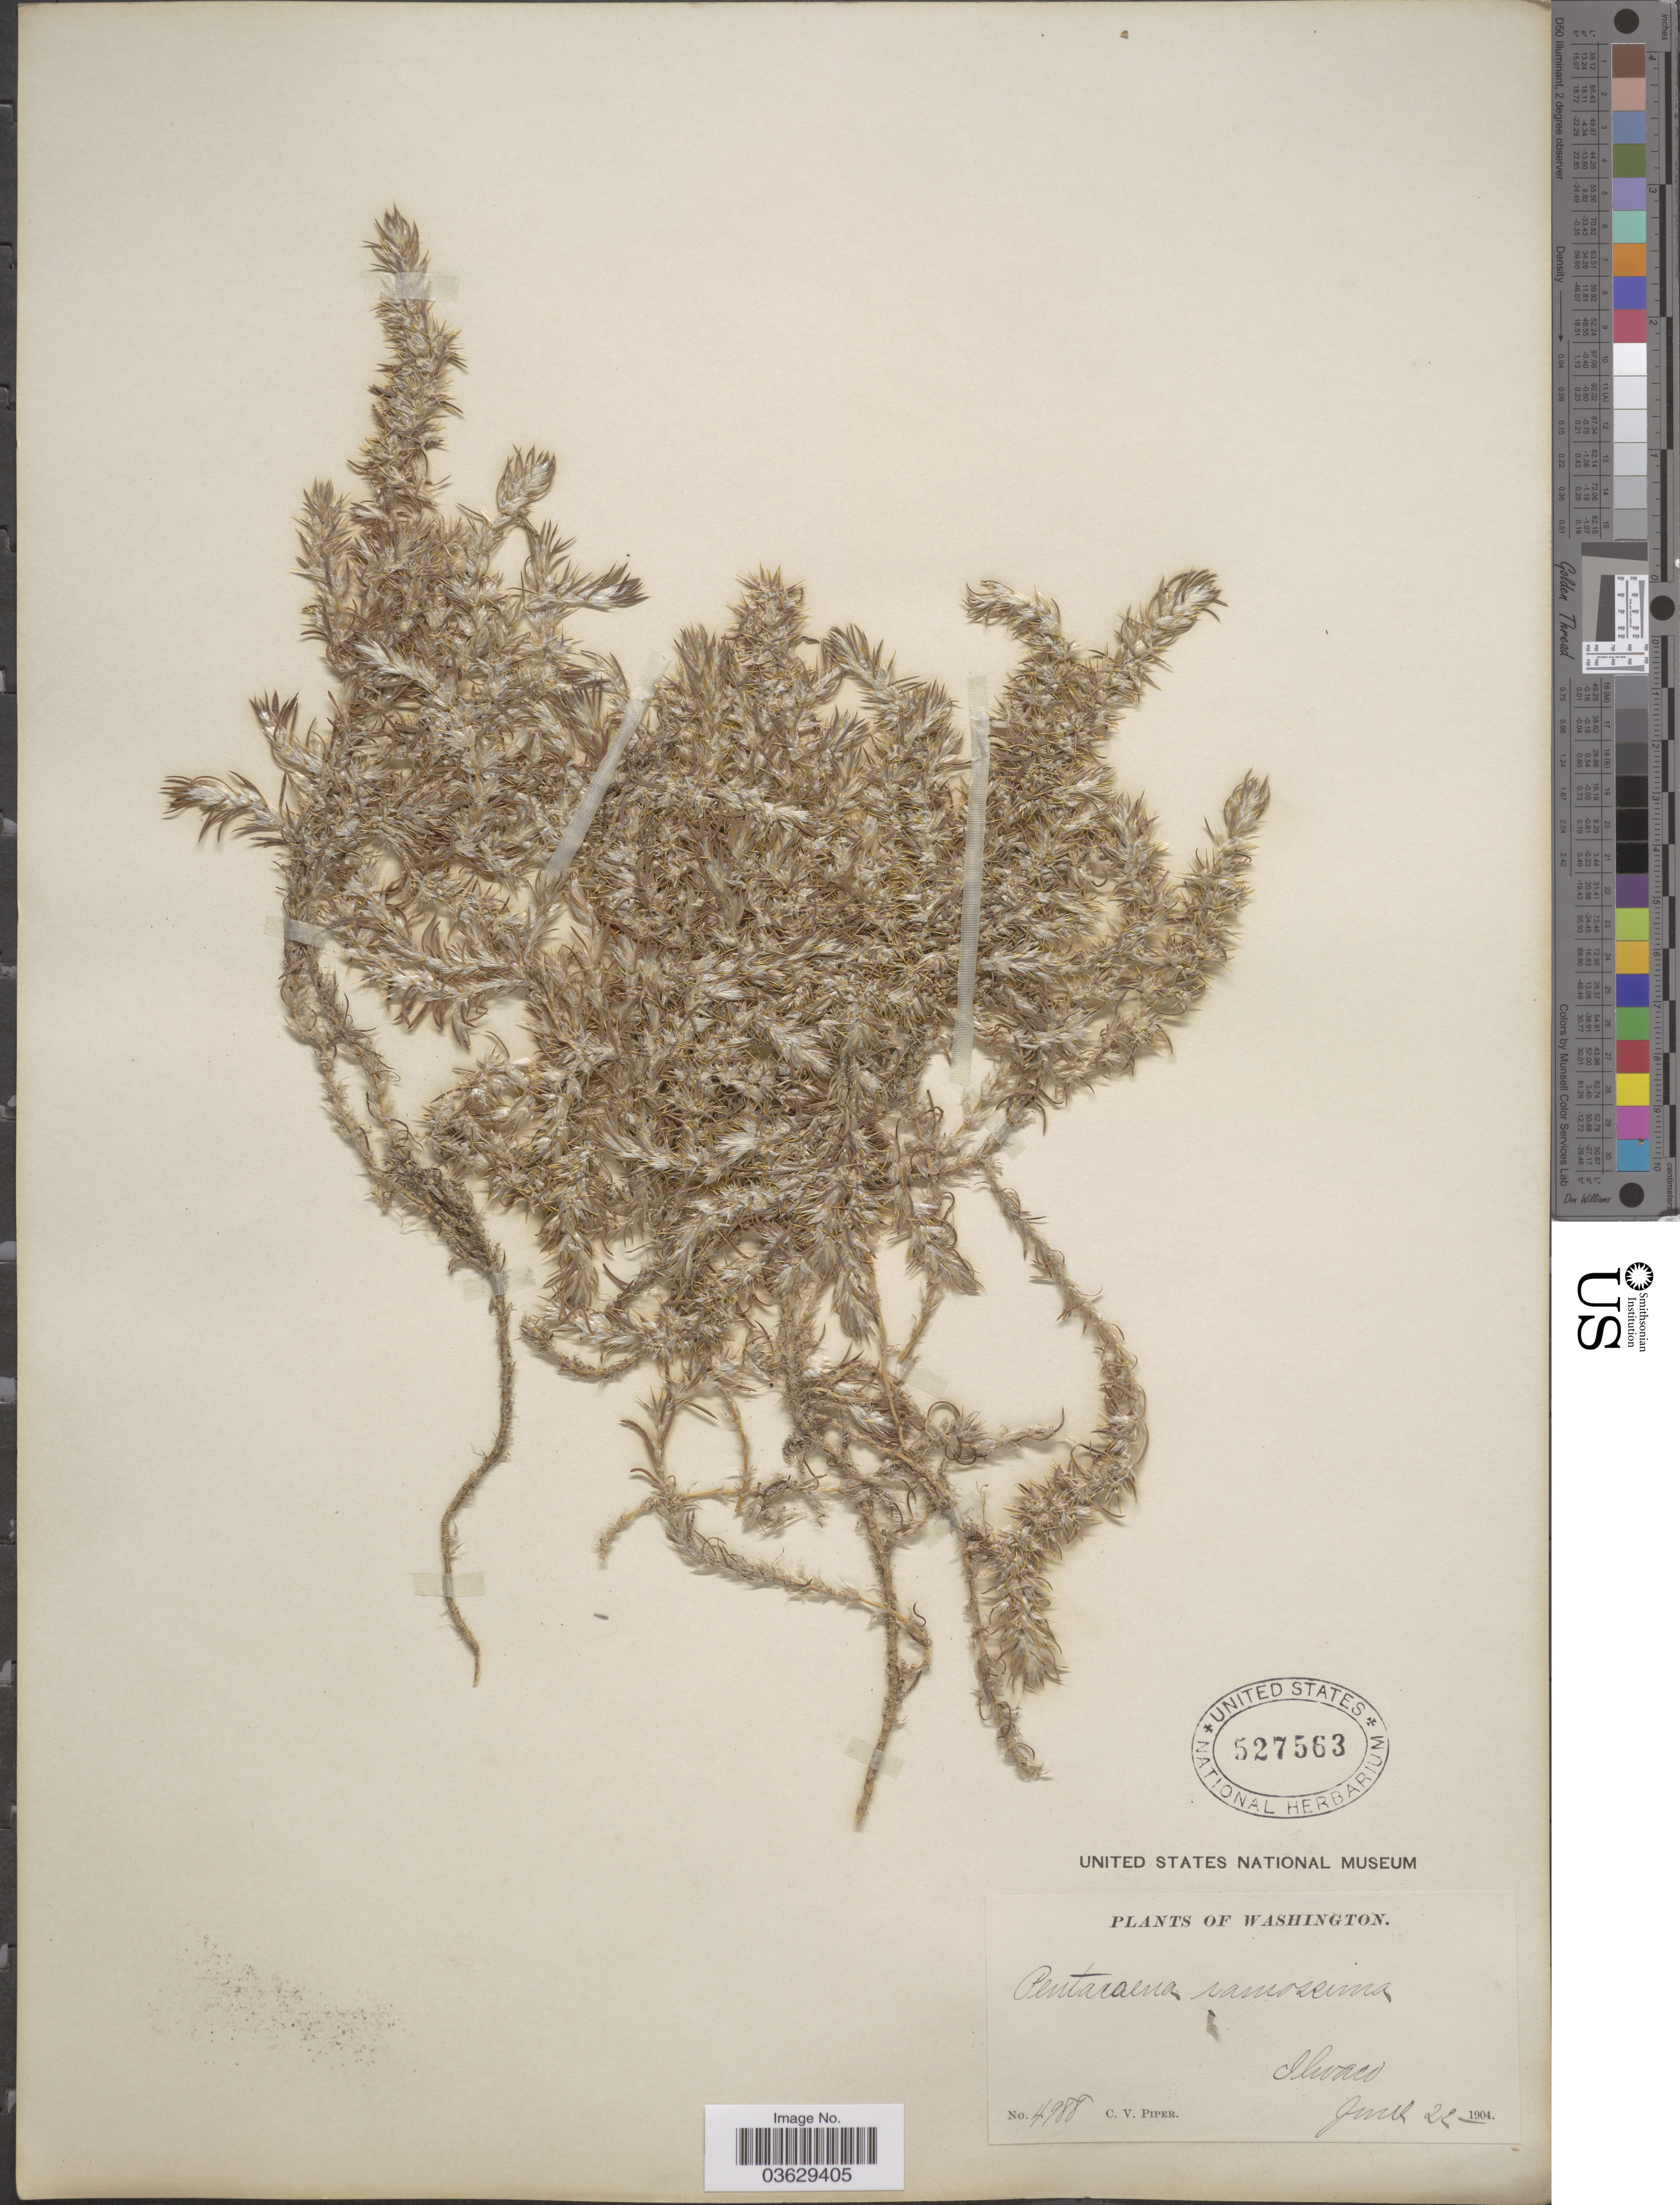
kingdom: Plantae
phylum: Tracheophyta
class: Magnoliopsida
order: Caryophyllales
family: Caryophyllaceae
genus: Cardionema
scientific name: Cardionema ramosissimum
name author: (Weinm.) A. Nelson & J.F. Macbr.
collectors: C. V. Piper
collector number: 4988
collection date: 1904-06-22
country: United States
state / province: Washington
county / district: Pacific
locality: Ilwaco.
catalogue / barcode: US 527563